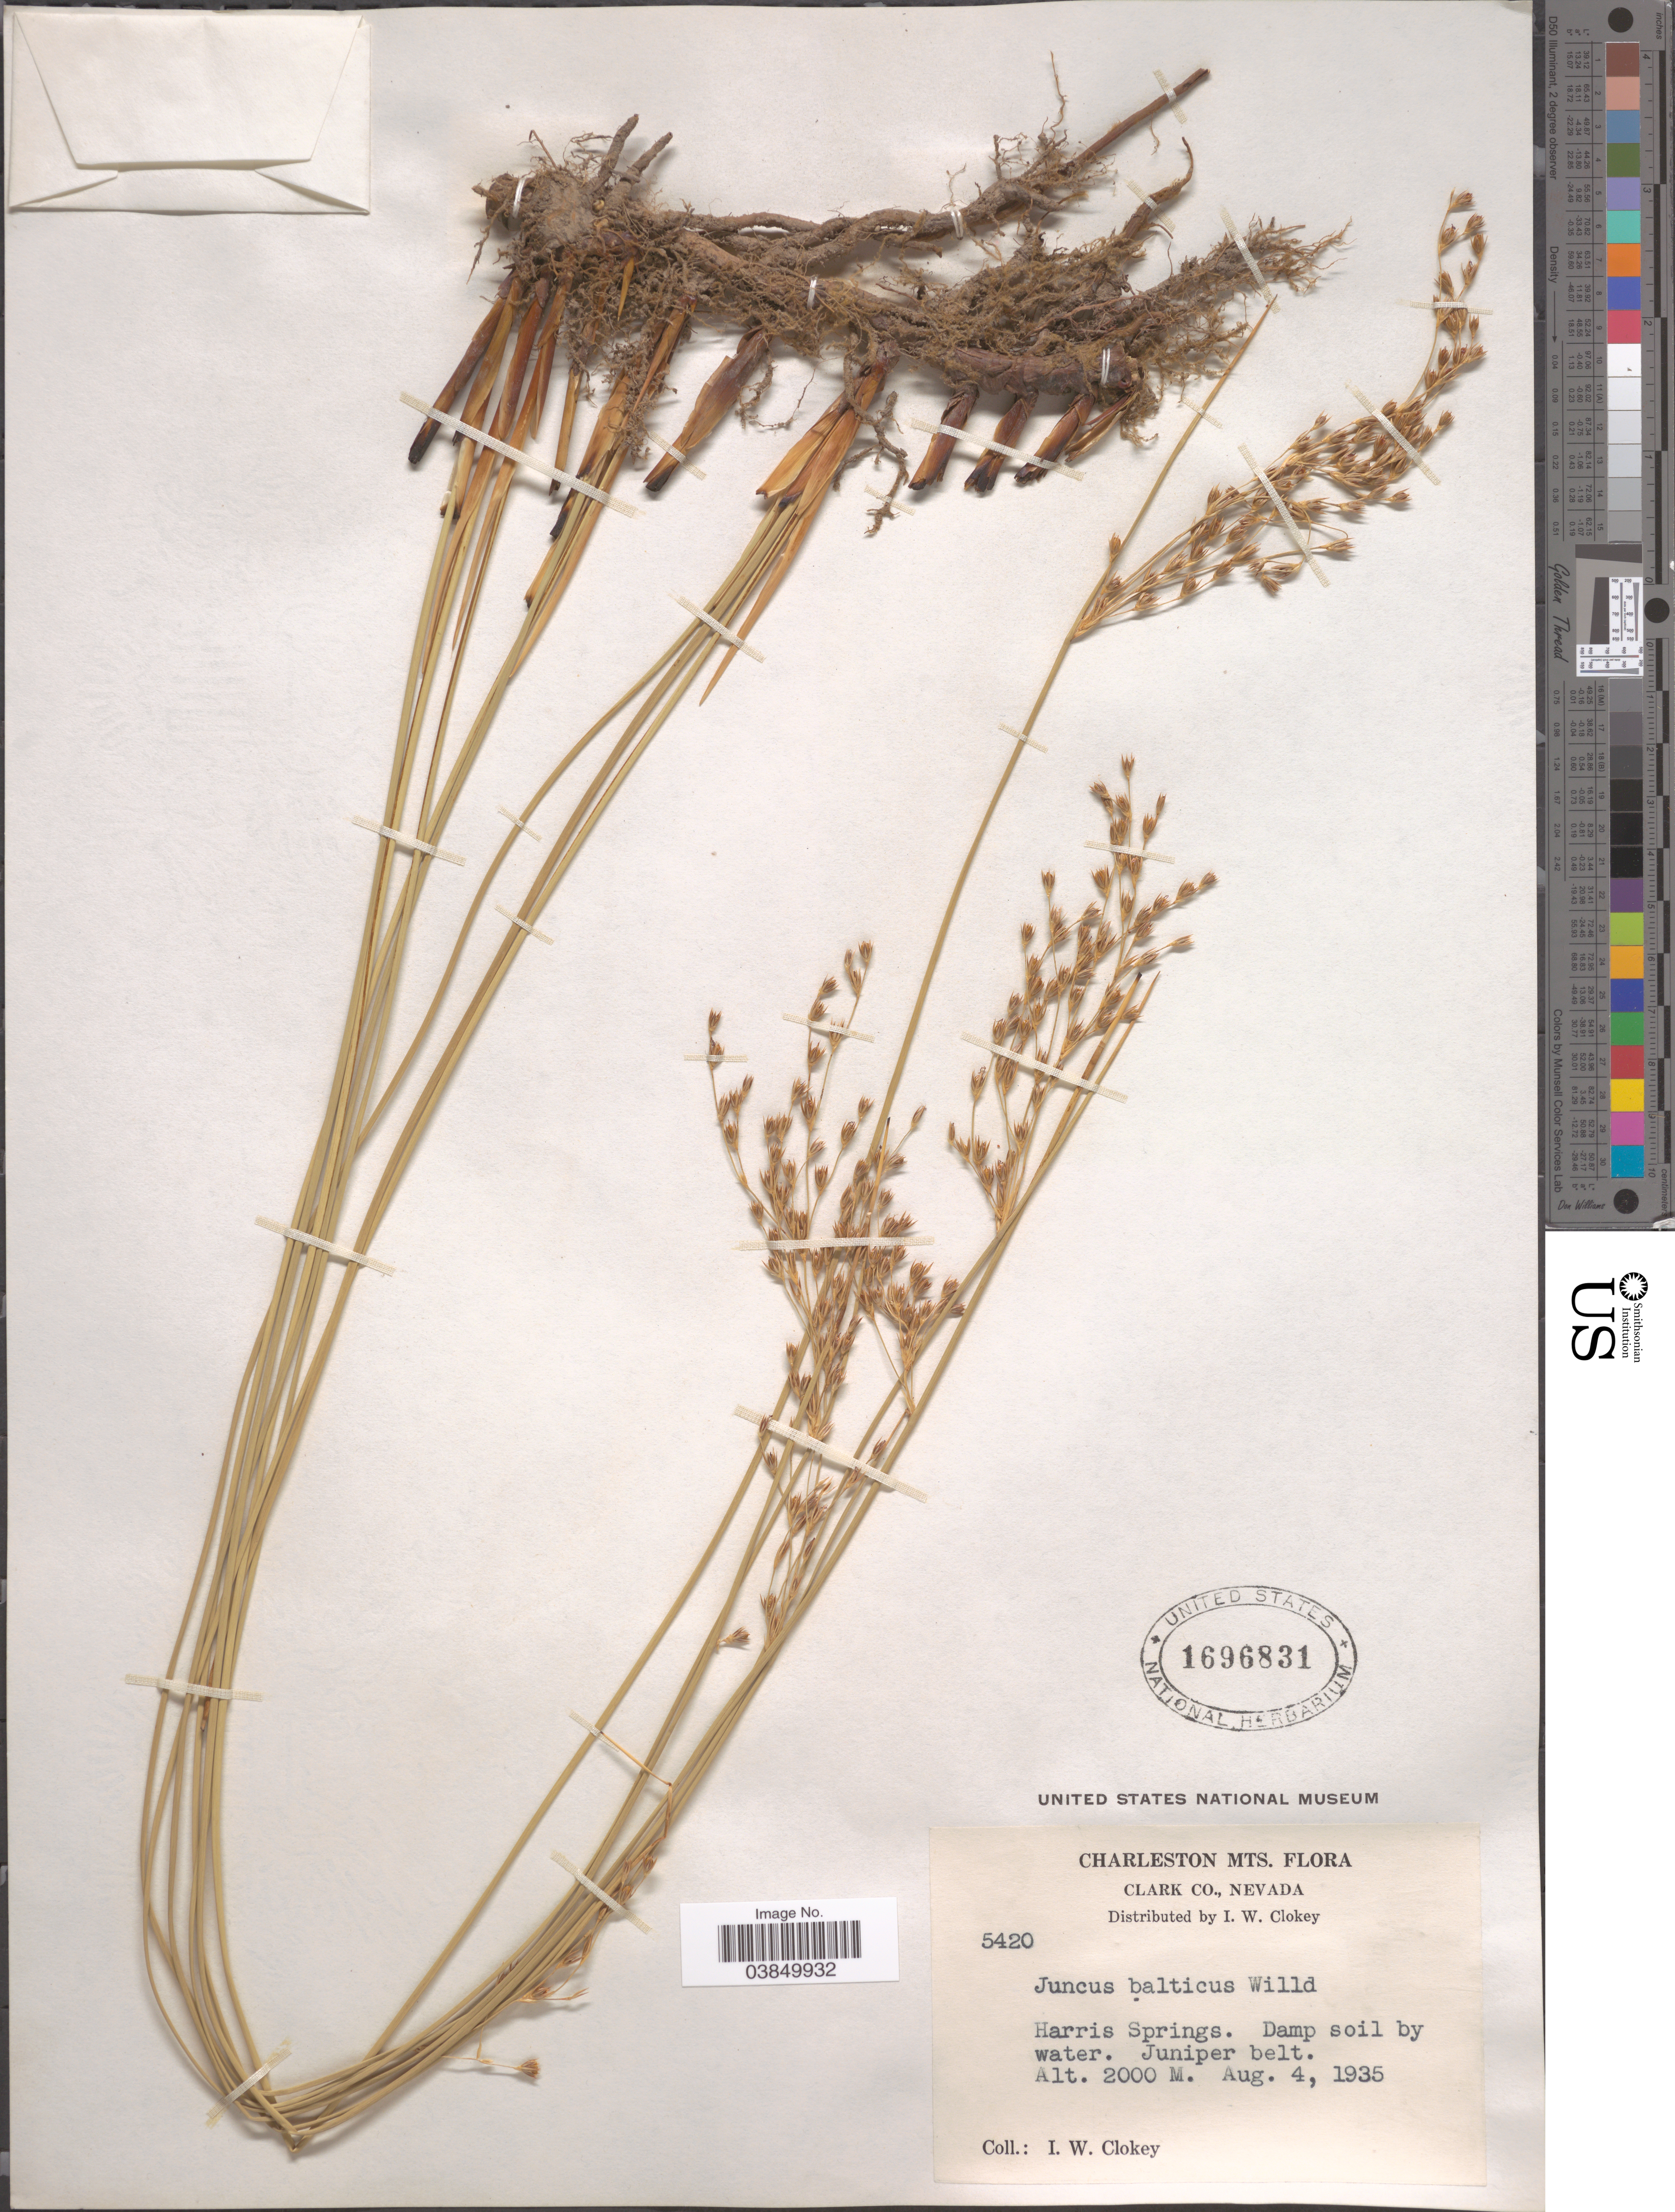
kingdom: Plantae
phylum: Tracheophyta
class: Liliopsida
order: Poales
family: Juncaceae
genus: Juncus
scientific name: Juncus balticus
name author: Willd.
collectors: I. W. Clokey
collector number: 5420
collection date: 1935-08-04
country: United States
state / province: Nevada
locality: Charleston Mts. Clark Co. Harris Springs.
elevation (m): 2000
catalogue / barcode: US 1696831